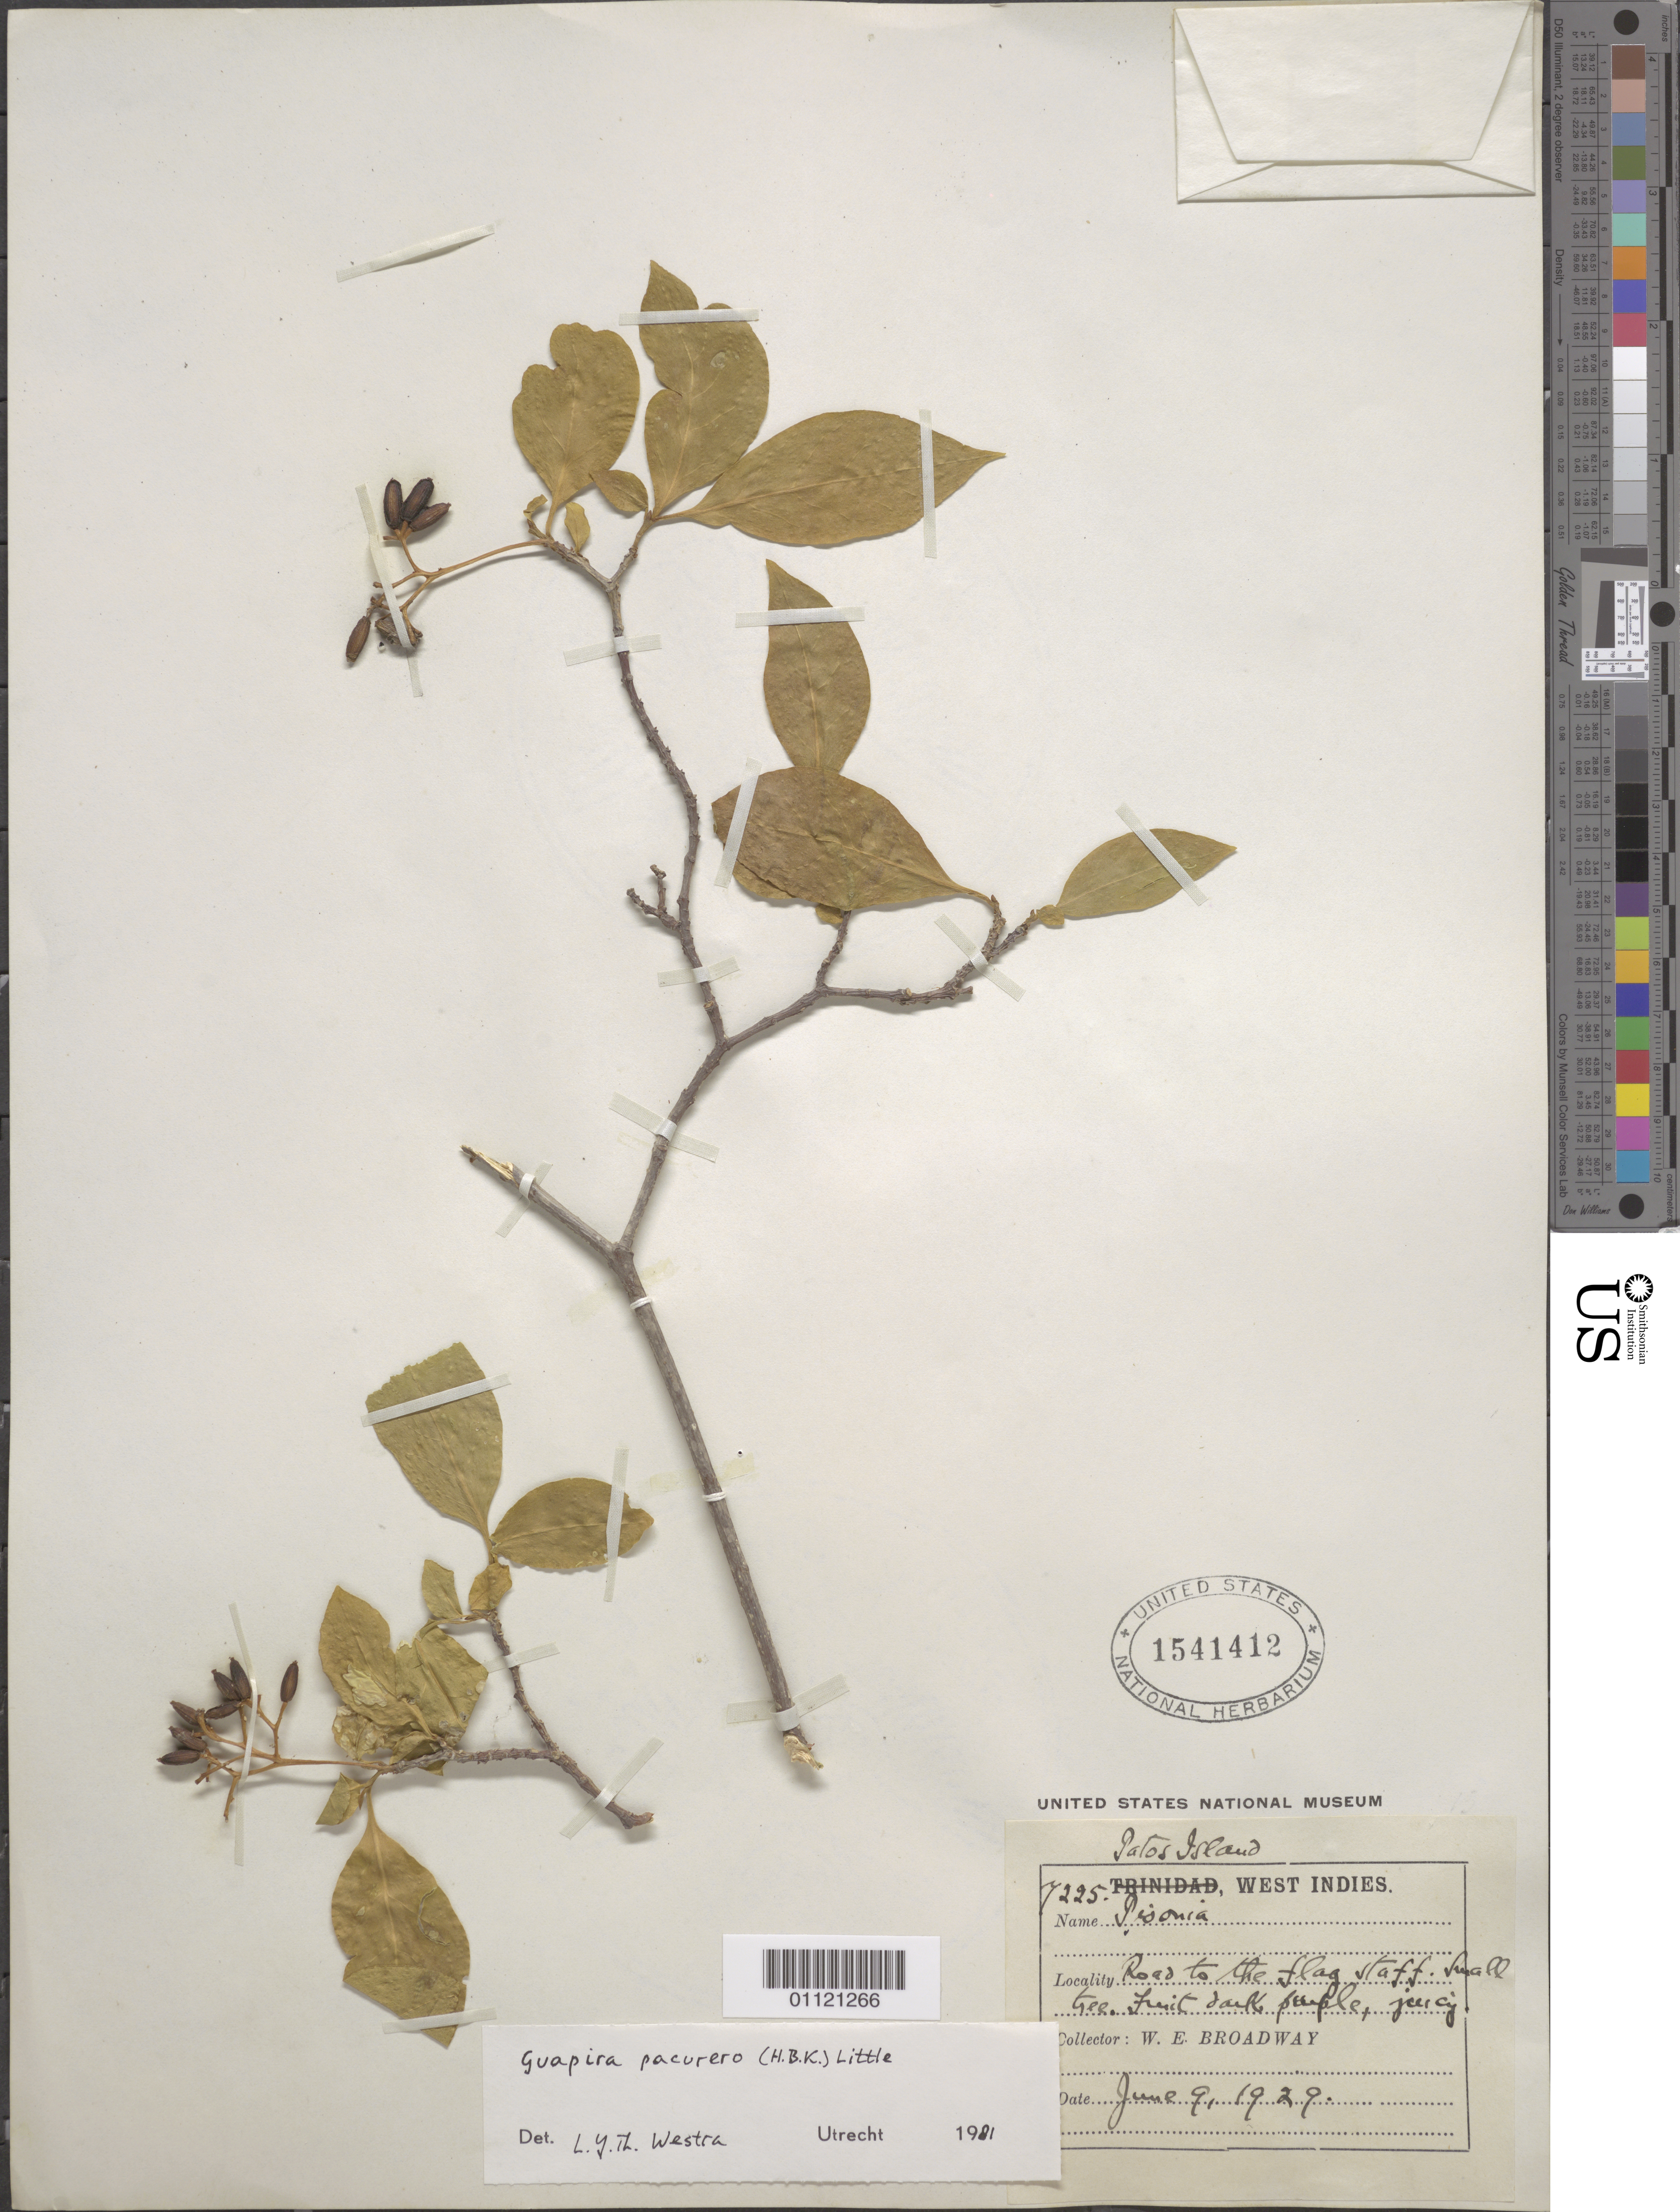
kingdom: Plantae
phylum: Tracheophyta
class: Magnoliopsida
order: Caryophyllales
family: Nyctaginaceae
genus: Guapira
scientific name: Guapira pacurero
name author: (Kunth) Little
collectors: W. E. Broadway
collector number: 7225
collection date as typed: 09 Jun 1929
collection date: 1929-06-09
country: Trinidad and Tobago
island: Patos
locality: Road to the flag staff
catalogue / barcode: US 1541412